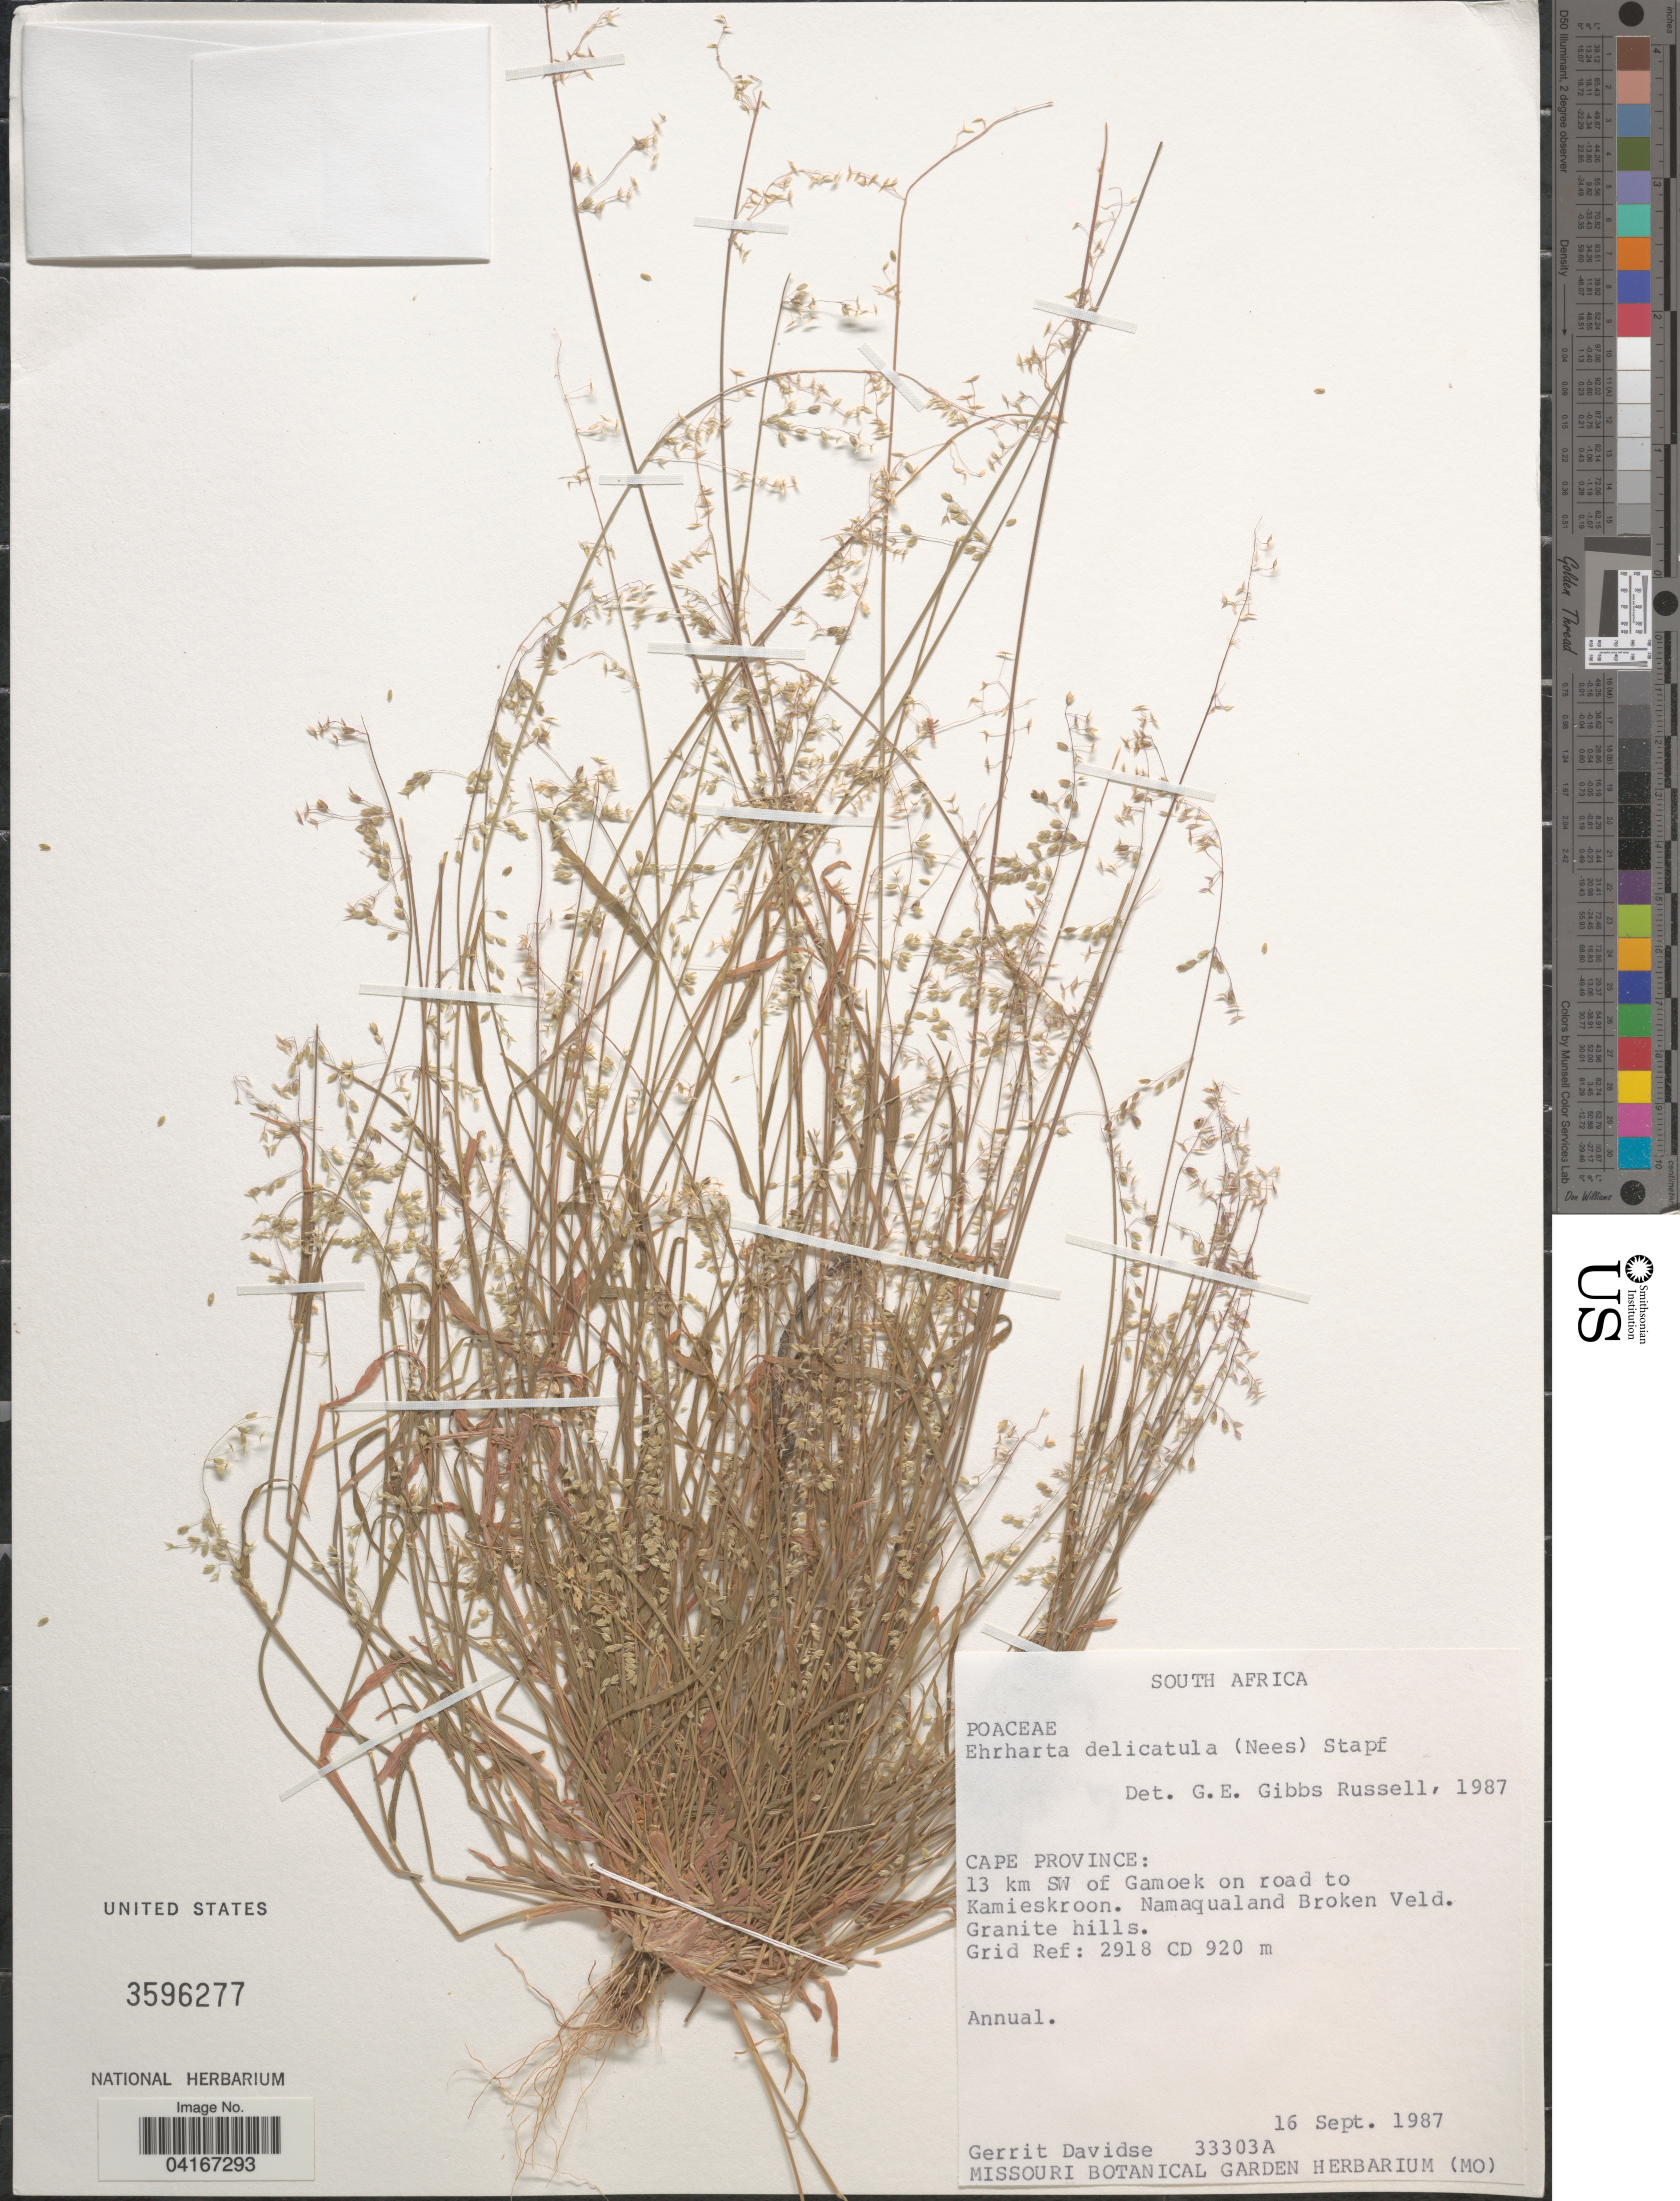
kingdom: Plantae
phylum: Tracheophyta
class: Liliopsida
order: Poales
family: Poaceae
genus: Ehrharta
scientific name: Ehrharta delicatula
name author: Stapf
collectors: G. Davidse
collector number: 33303A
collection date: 1987-09-16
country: South Africa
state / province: Northern Cape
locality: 13 km SW of Gamoek on road to Kamieskroon. Namaqualand Broken Veld. Grid Ref: 2918 CD.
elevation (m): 920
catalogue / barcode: US 3596277